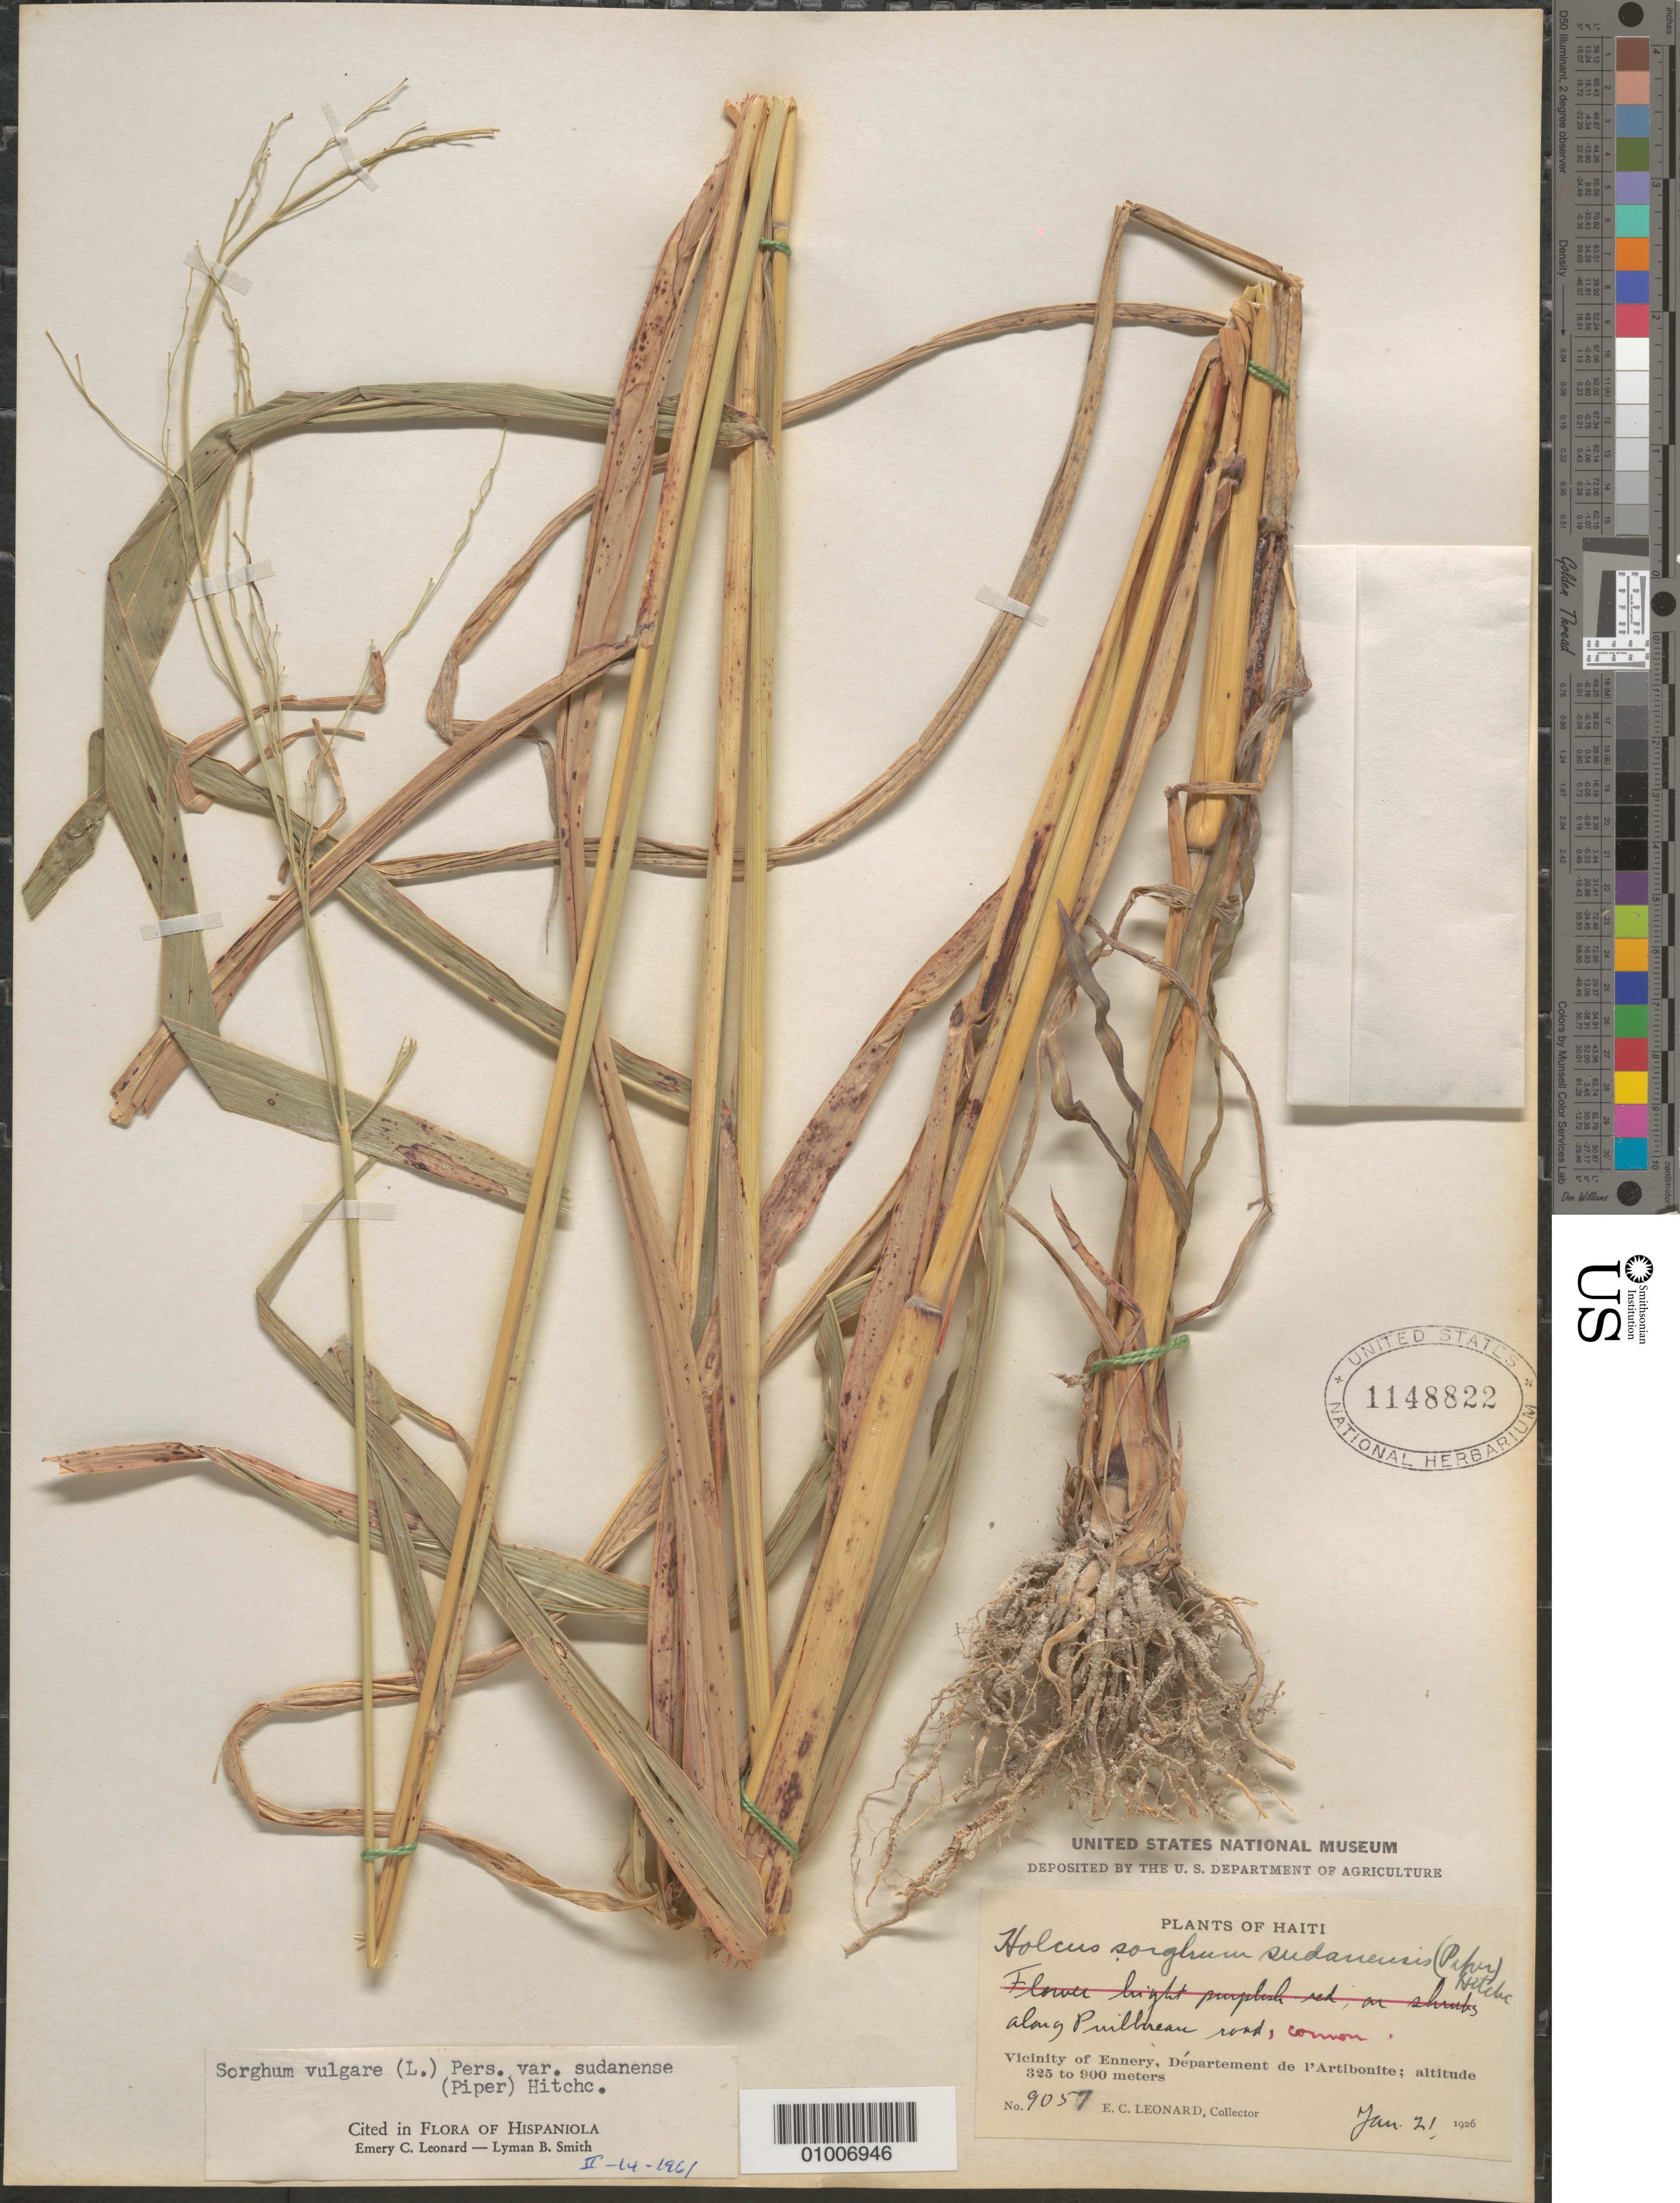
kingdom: Plantae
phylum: Tracheophyta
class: Liliopsida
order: Poales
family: Poaceae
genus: Sorghum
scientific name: Sorghum bicolor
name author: (L.) Moench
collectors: E. C. Leonard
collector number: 9057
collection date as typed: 21 Jan 1926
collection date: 1926-01-21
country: Haiti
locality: Vicinity of Ennery, Department de l'Artibonite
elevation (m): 325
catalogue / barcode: US 1148822